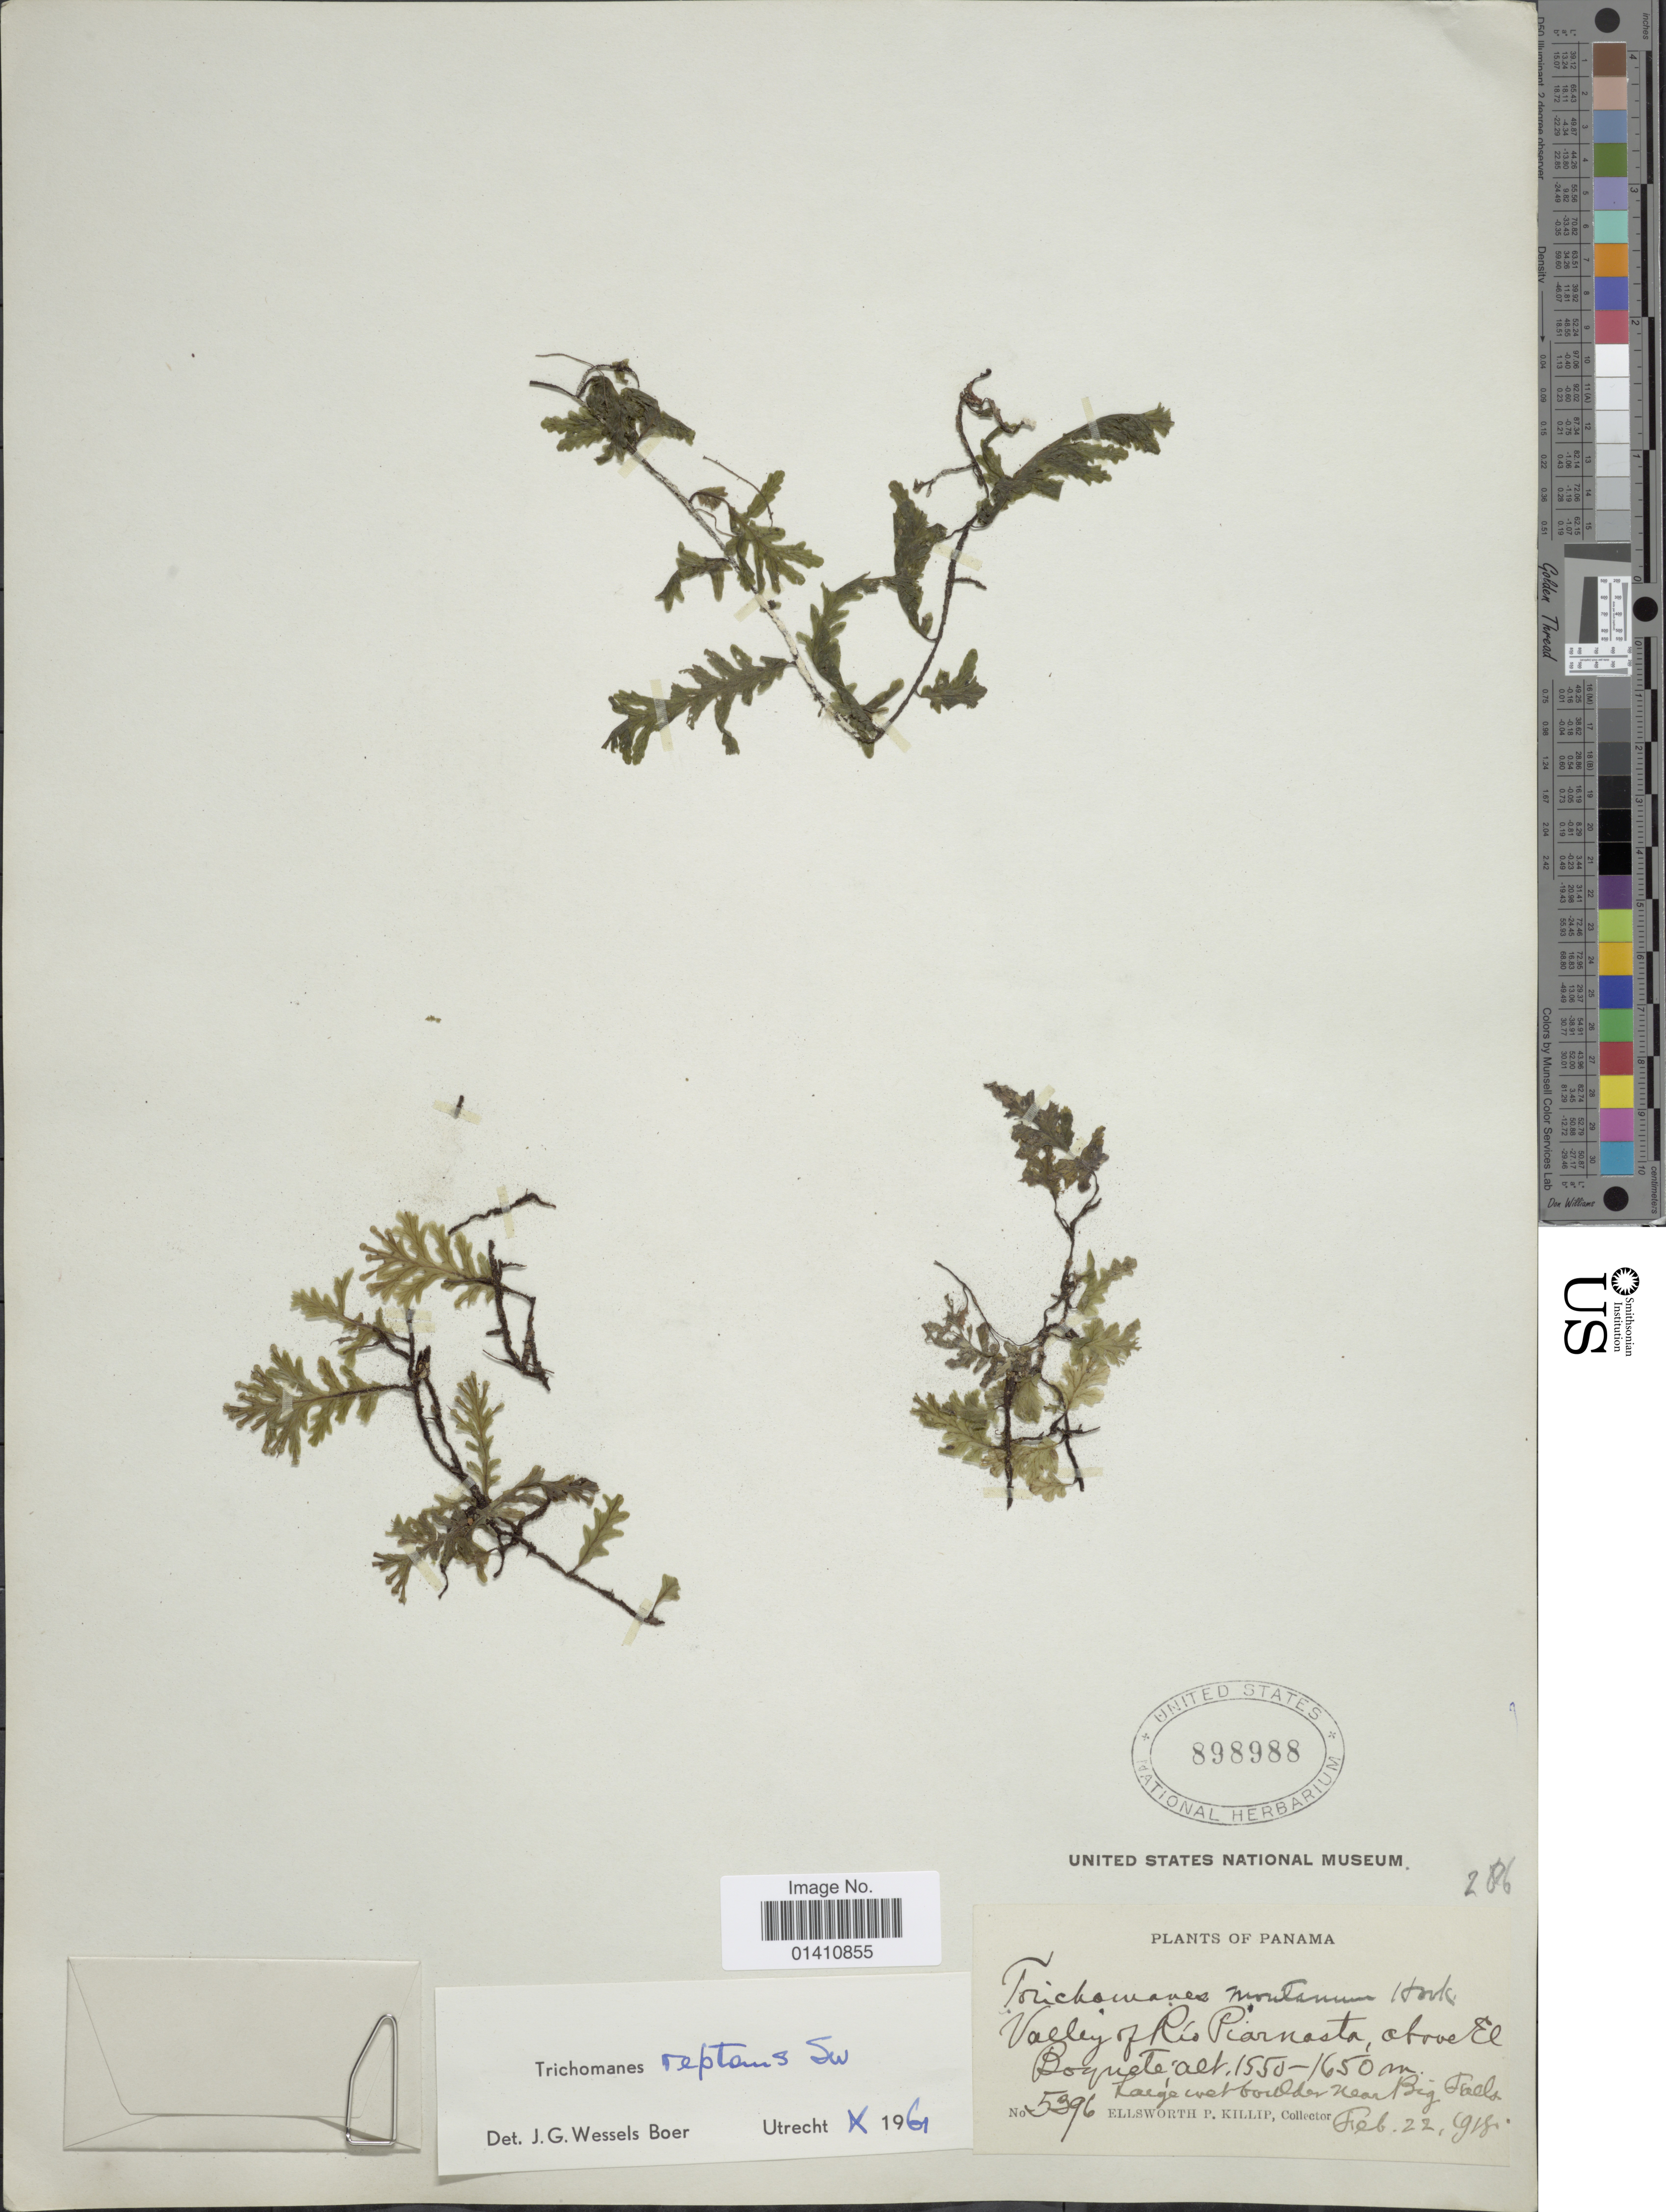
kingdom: Plantae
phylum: Tracheophyta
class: Polypodiopsida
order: Hymenophyllales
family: Hymenophyllaceae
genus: Didymoglossum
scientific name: Didymoglossum reptans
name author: (Sw.) C. Presl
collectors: E. P. Killip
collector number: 5396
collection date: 1918-02-22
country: Panama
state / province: Panamá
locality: Valley of Rio Piarnasta, above El Boquete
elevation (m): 1550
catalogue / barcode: US 898988